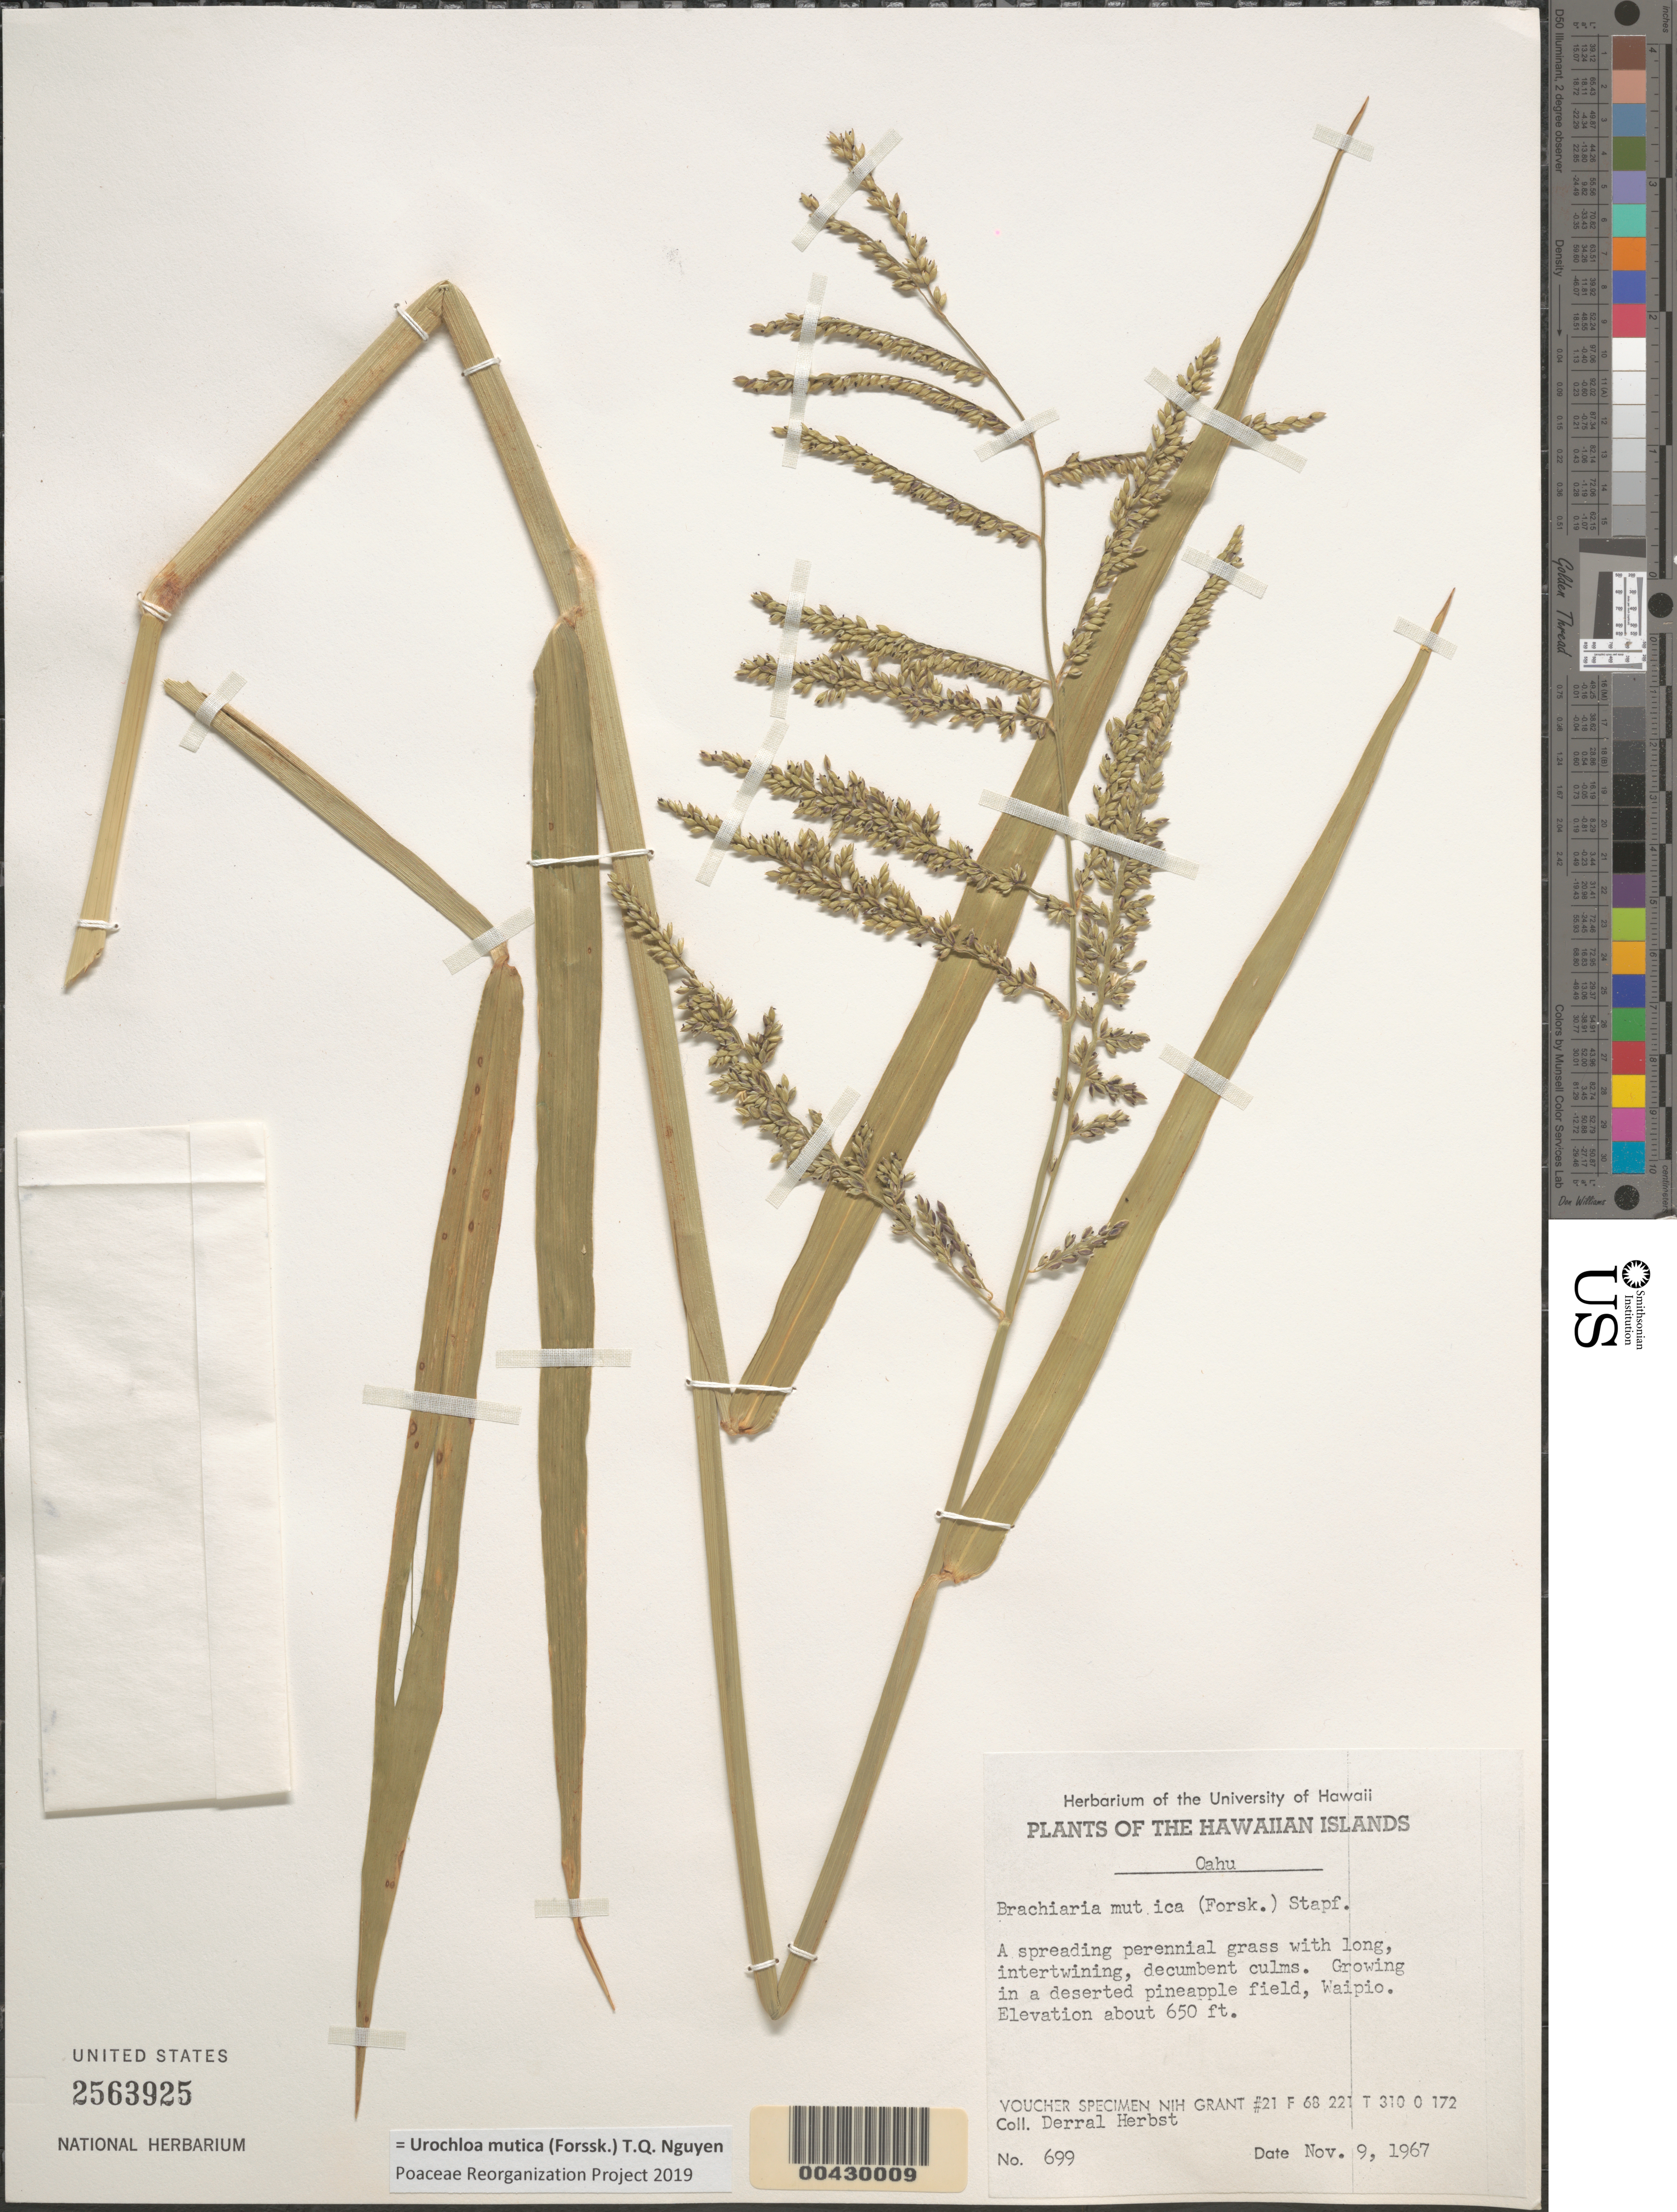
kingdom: Plantae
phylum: Tracheophyta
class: Liliopsida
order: Poales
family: Poaceae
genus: Urochloa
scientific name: Urochloa mutica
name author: (Forssk.) T.Q. Nguyen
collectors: D. R. Herbst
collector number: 699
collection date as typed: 9 Nov 1967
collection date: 1967-11-09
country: United States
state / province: Hawaii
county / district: Honolulu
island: Oahu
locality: Waipio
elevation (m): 198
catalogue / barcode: US 2563925